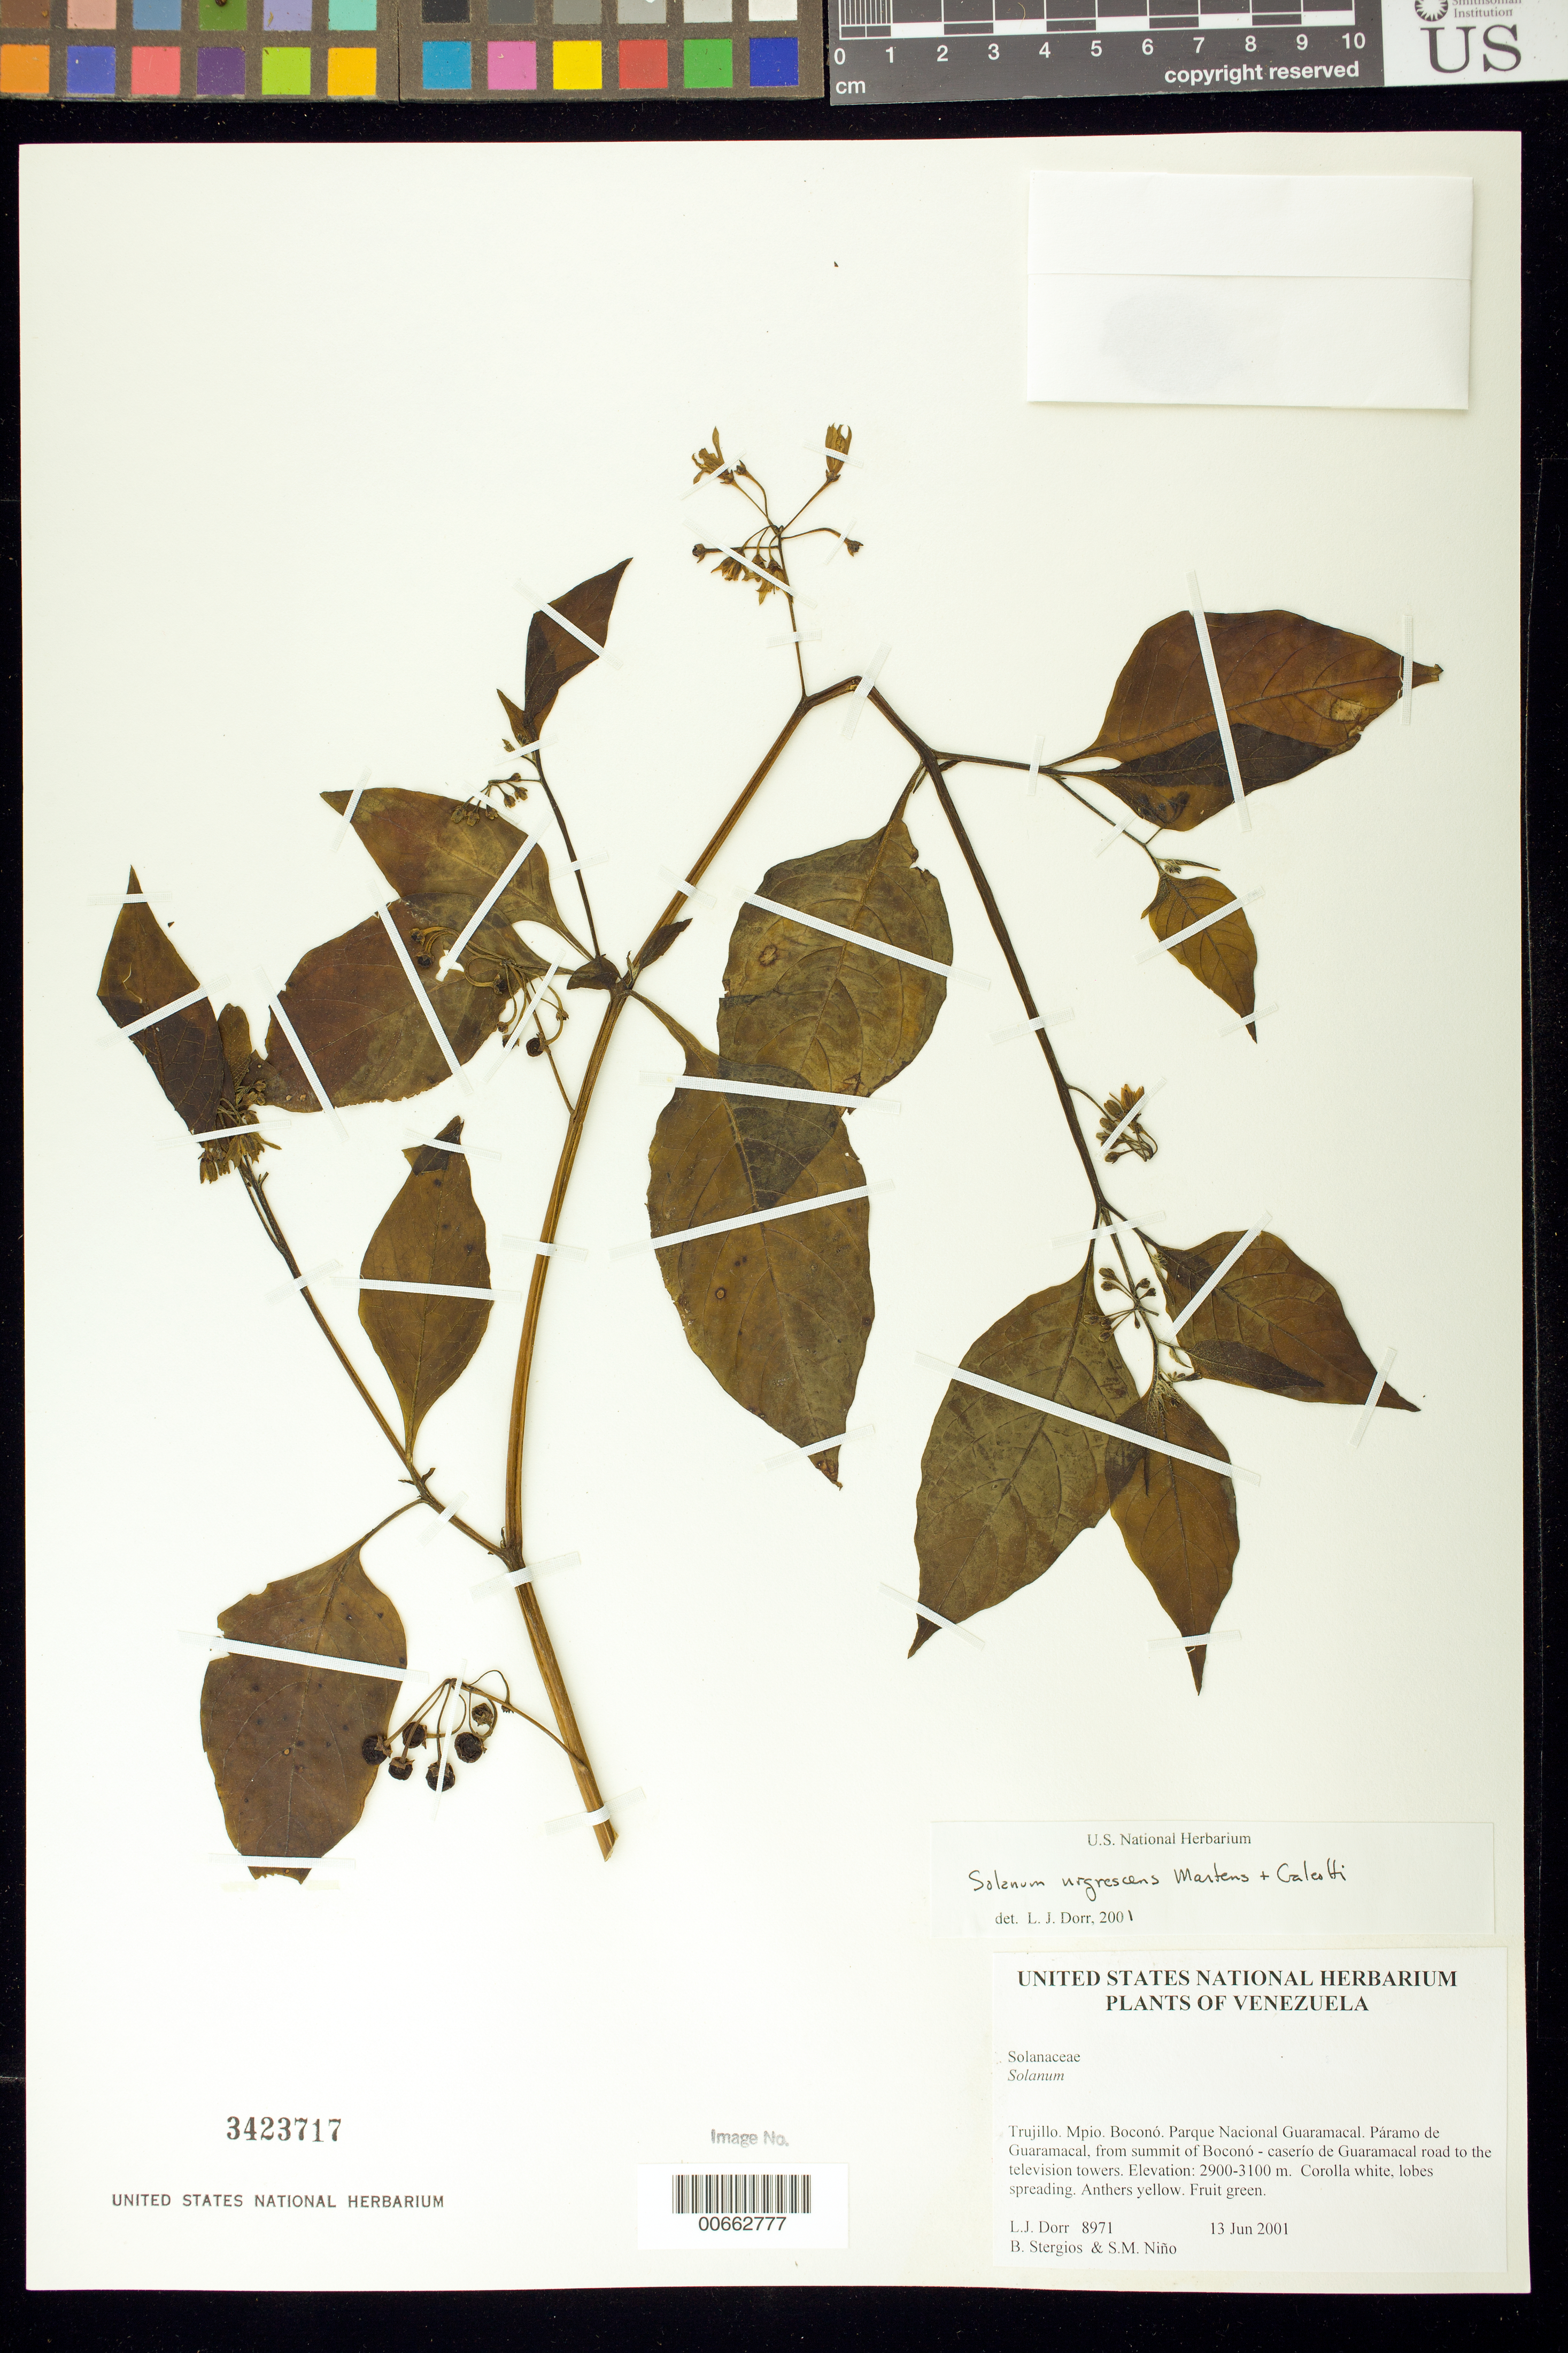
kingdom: Plantae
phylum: Tracheophyta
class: Magnoliopsida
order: Solanales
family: Solanaceae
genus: Solanum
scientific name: Solanum nigrescens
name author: M. Martens & Galeotti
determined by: Dorr, L. J., (BOT), Smithsonian Institution - National Museum of Natural History (UNITED STATES)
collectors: L. J. Dorr, B. G. Stergios & S. M. Niño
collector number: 8971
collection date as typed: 13 Jun 2001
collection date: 2001-06-13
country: Venezuela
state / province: Trujillo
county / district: Boconó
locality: Parque Nacional Guaramacal. Páramo de Guaramacal, from summit of Boconó-caserío de Guaramacal road to the television towers.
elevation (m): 2900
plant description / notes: BM, NY, PORT, US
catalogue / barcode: US 3423717